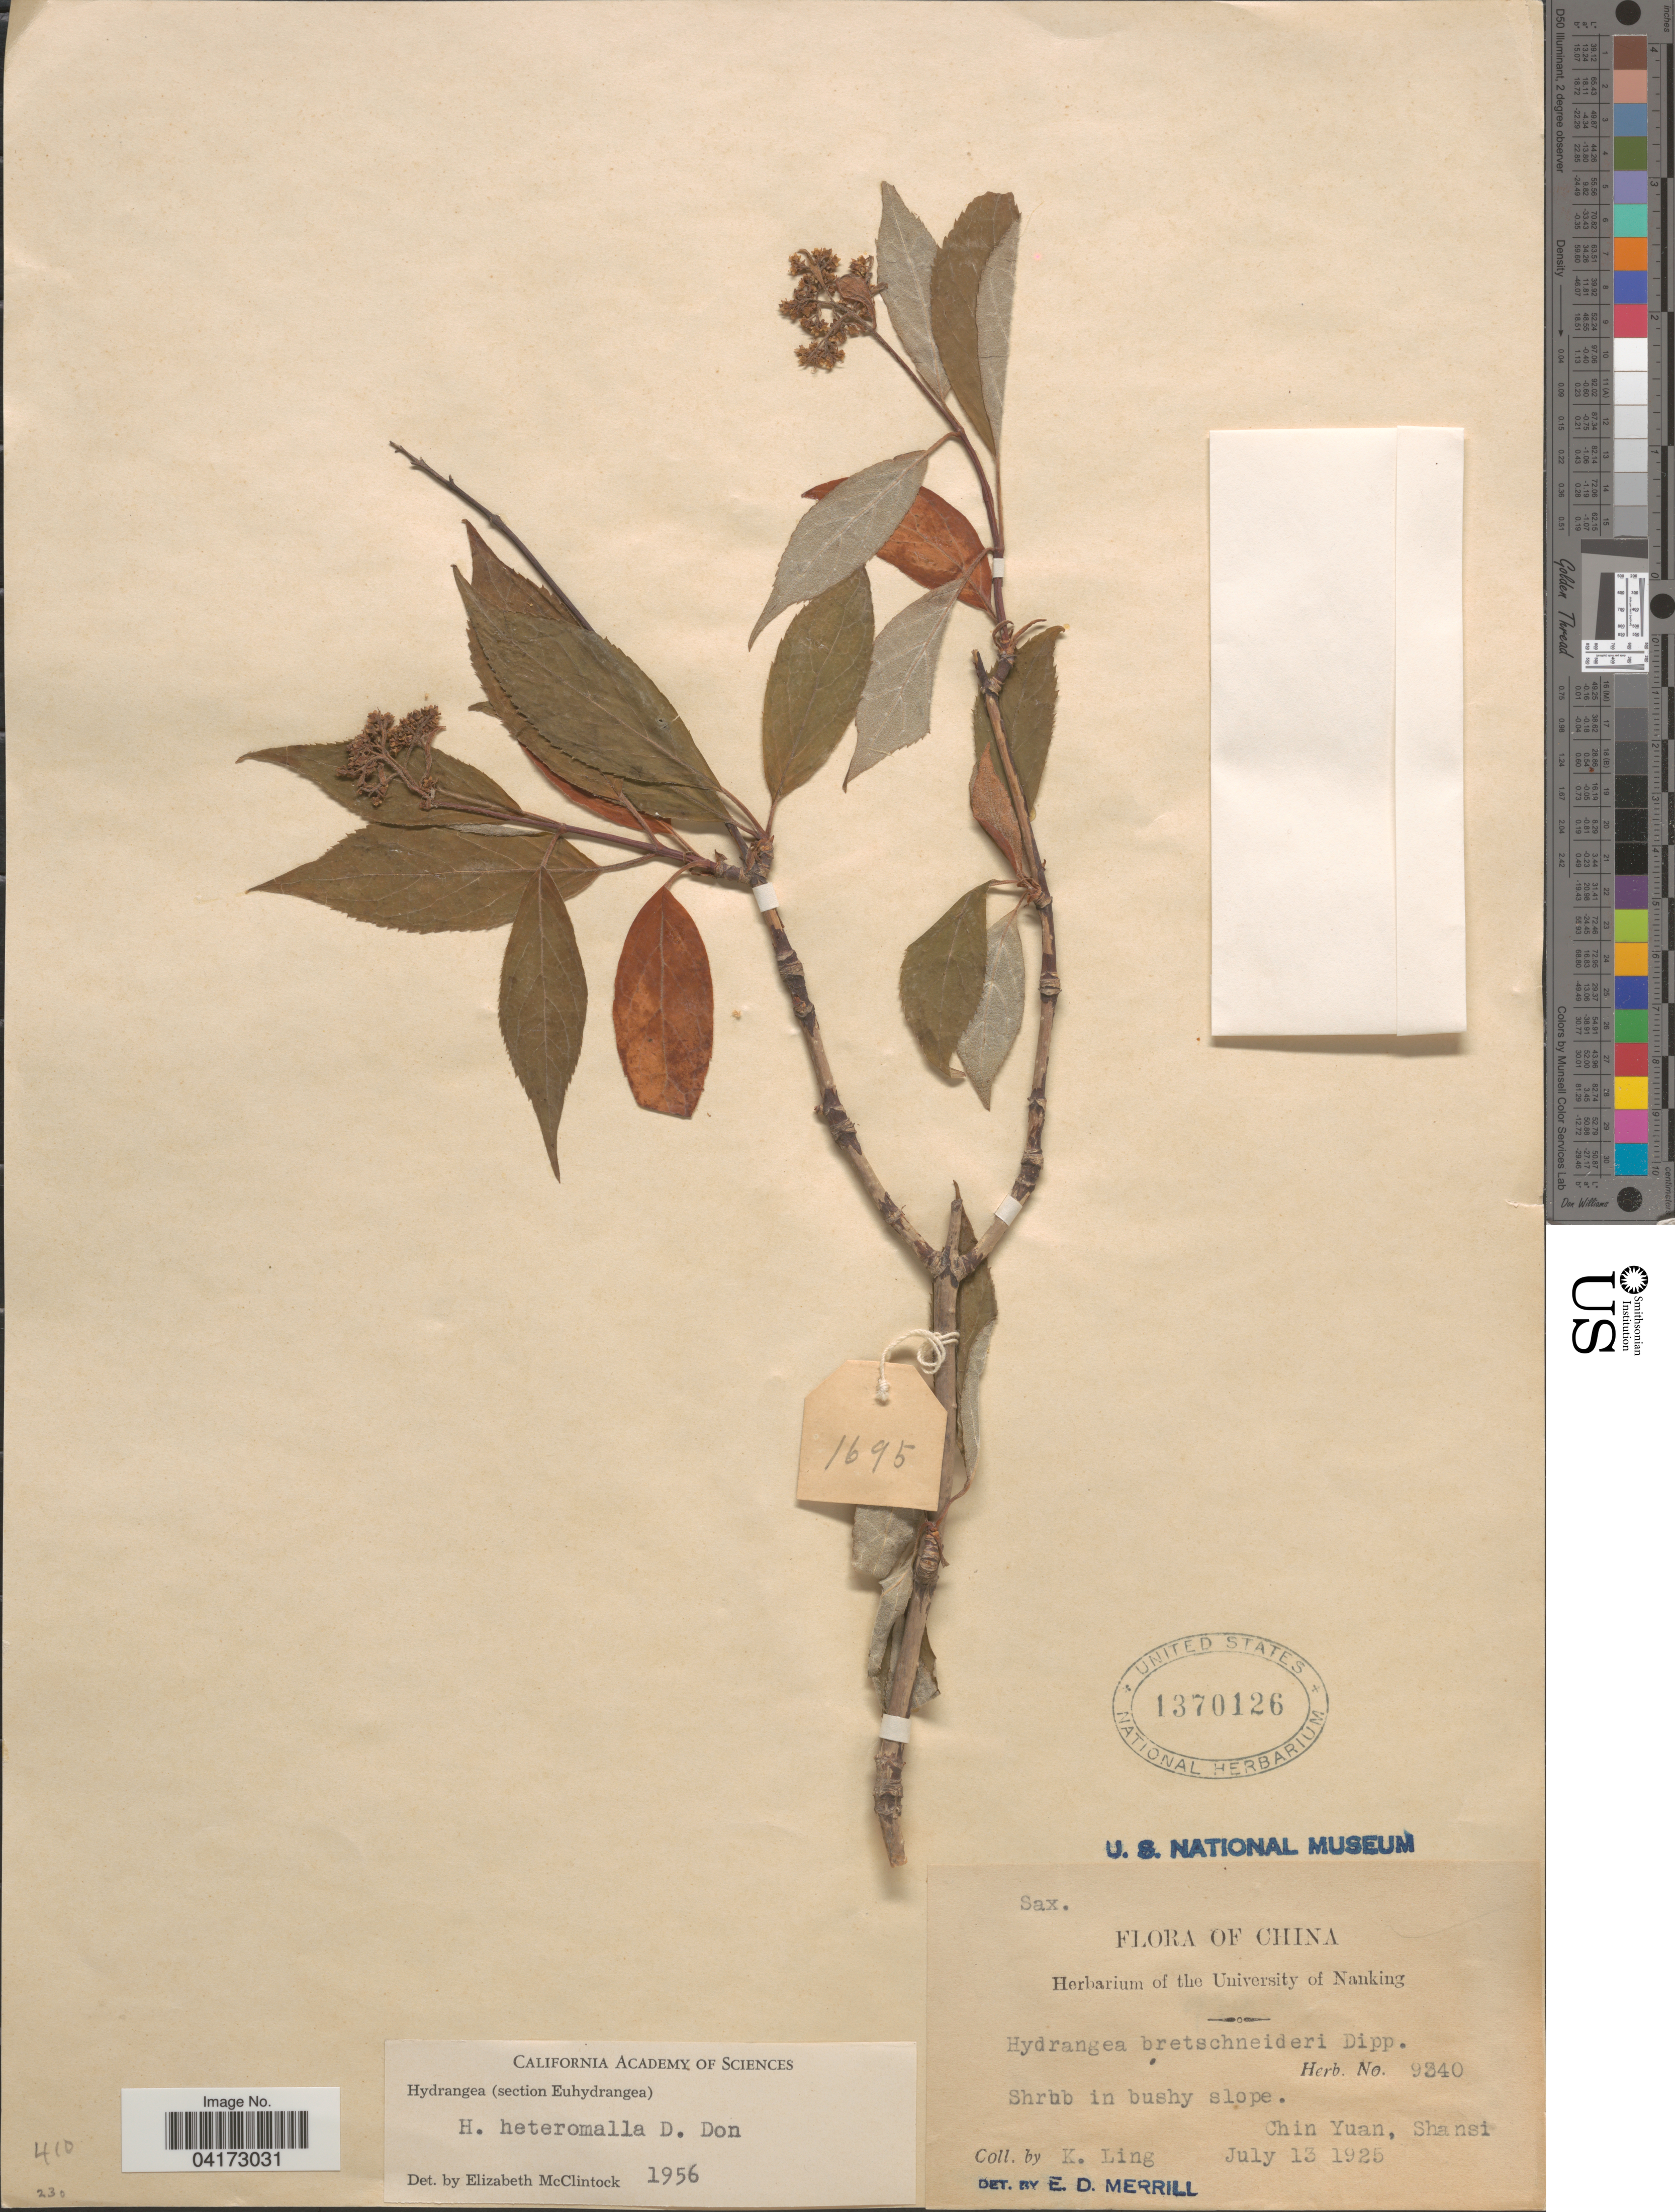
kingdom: Plantae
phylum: Tracheophyta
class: Magnoliopsida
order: Cornales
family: Hydrangeaceae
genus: Hydrangea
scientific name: Hydrangea heteromalla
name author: D. Don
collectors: K. Ling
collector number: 9340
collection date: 1925-07-13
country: China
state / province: Shanxi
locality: Chin Yuan, Shansi.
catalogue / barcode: US 1370126